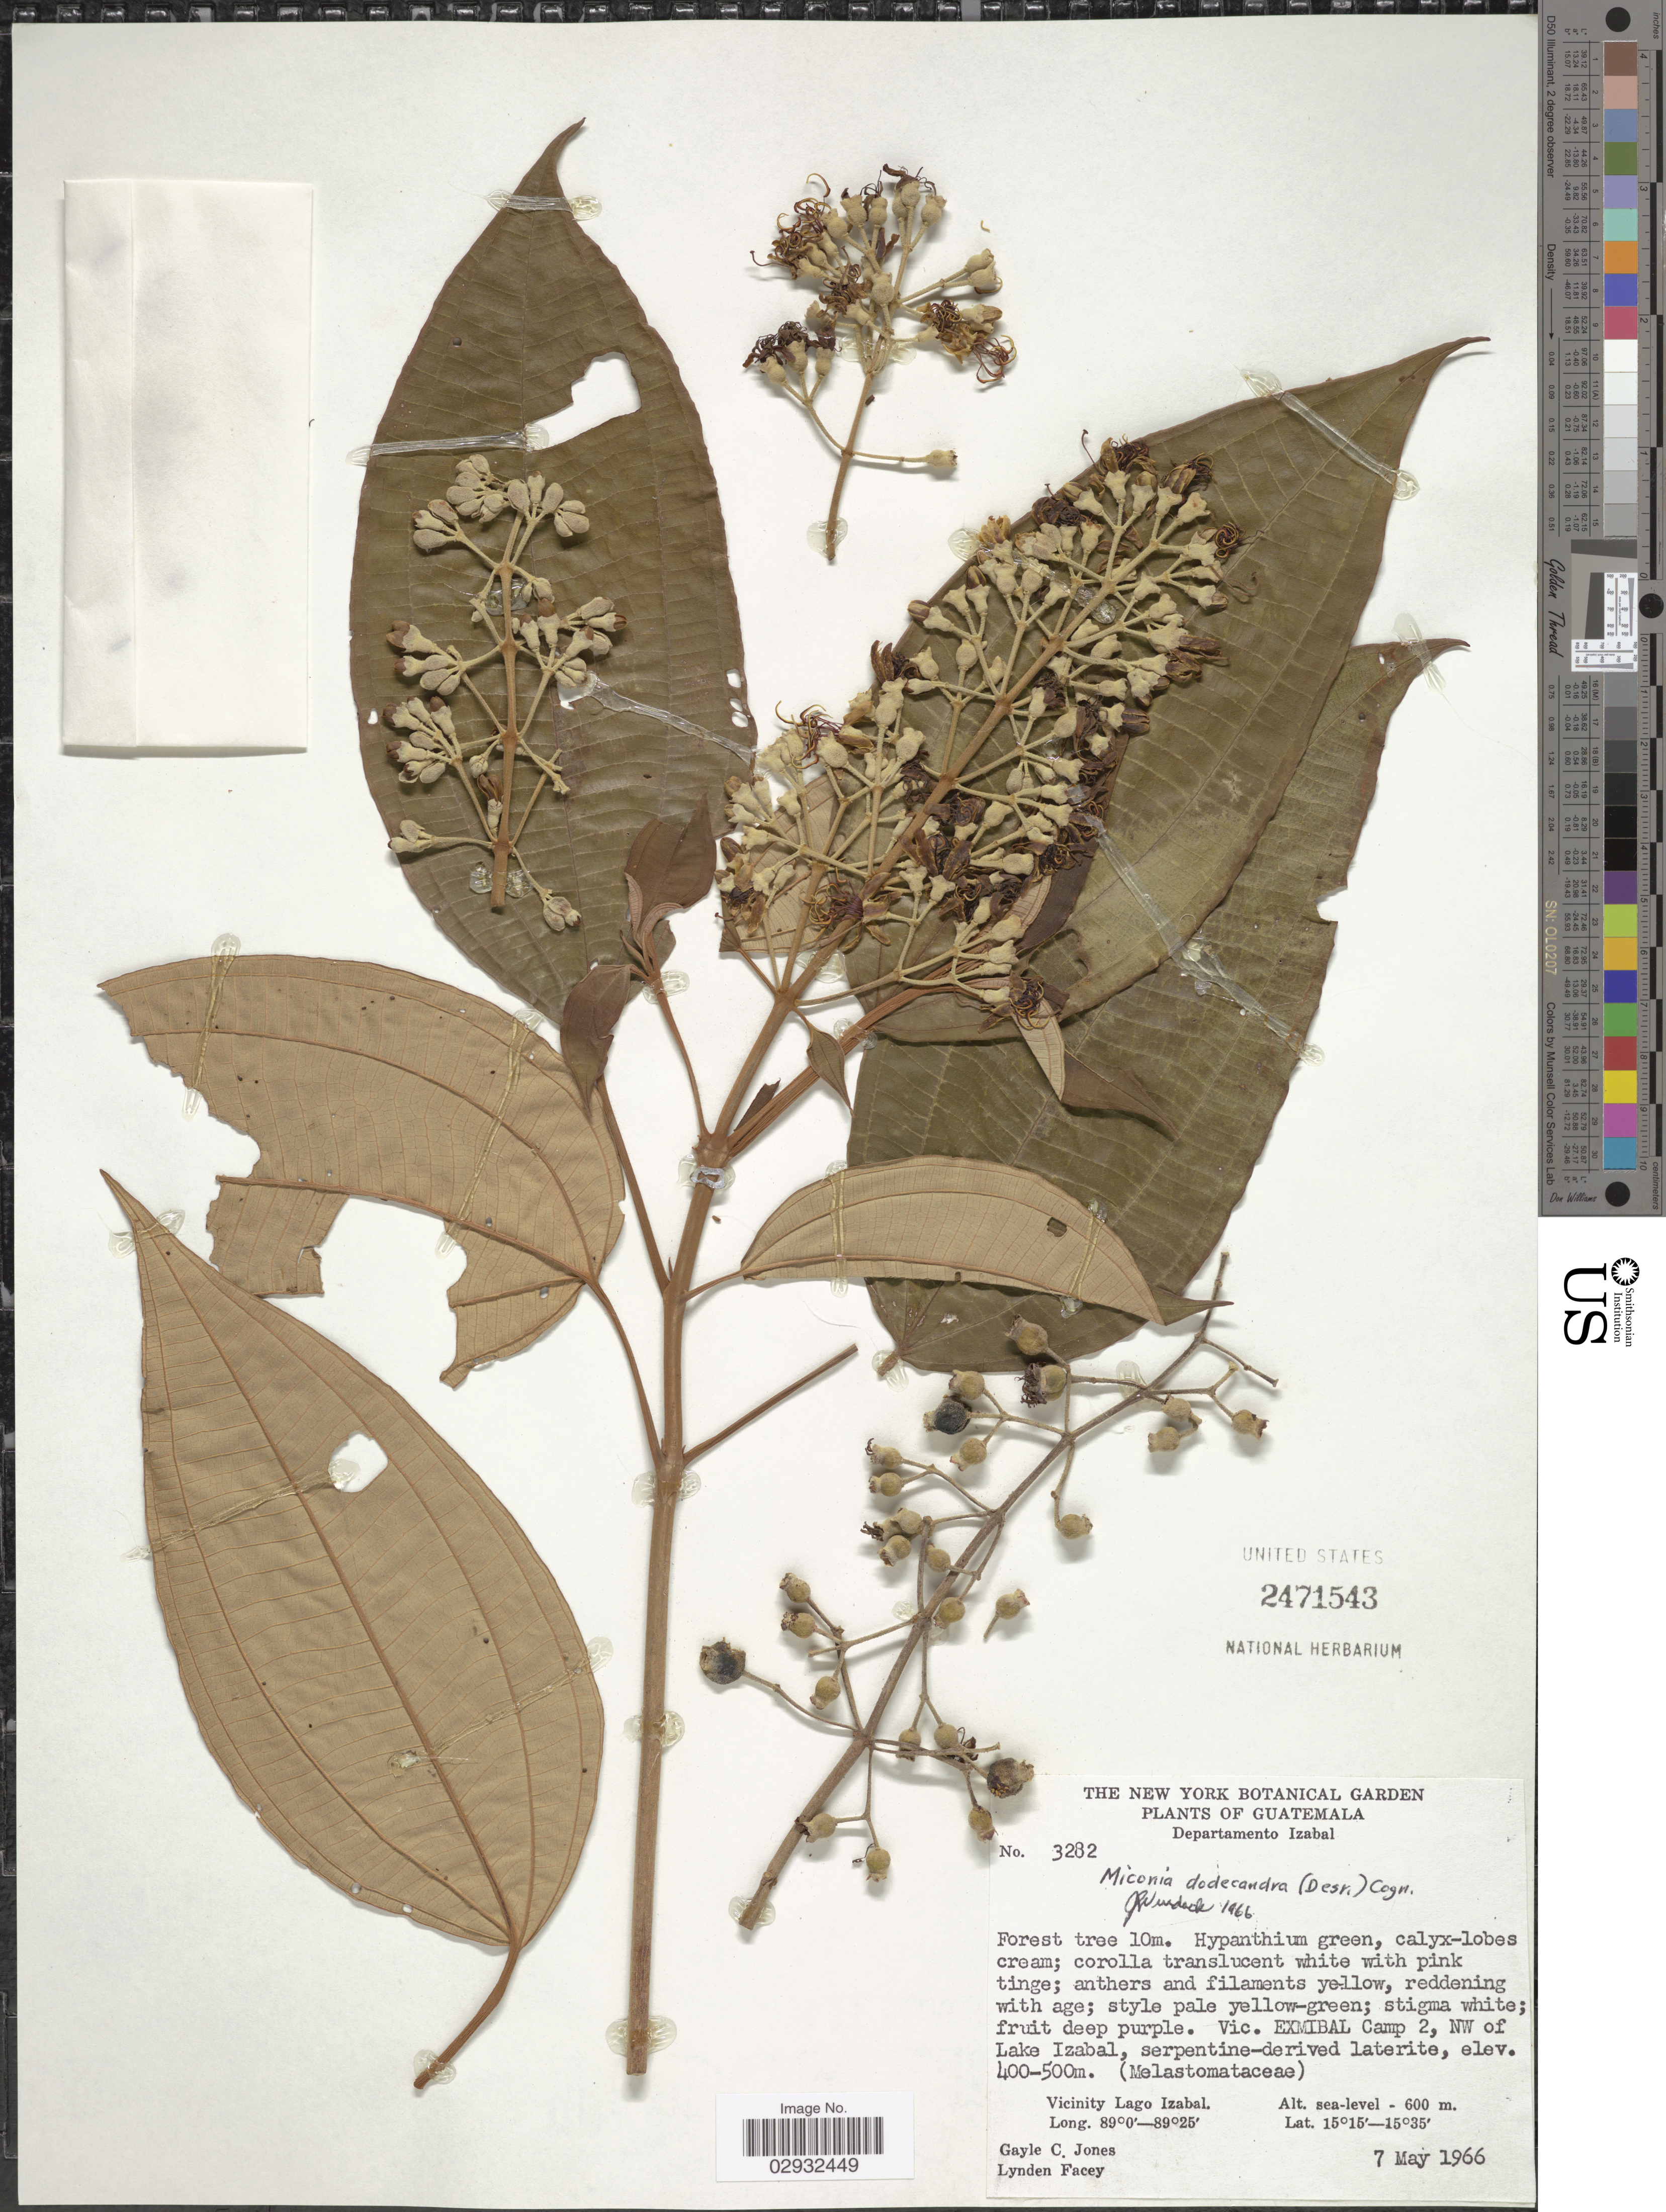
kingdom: Plantae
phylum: Tracheophyta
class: Magnoliopsida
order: Myrtales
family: Melastomataceae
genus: Miconia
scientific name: Miconia dodecandra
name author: Cogn.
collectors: G. C. Jones & L. Facey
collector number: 3282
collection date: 1966-05-07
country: Guatemala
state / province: Izabal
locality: Departamento Izabal. Vic. Exmibal Camp 2, NW of Lake Izabal, serpentine-derived laterite. Vicinity of Lago Izabal.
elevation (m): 0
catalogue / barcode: US 2471543